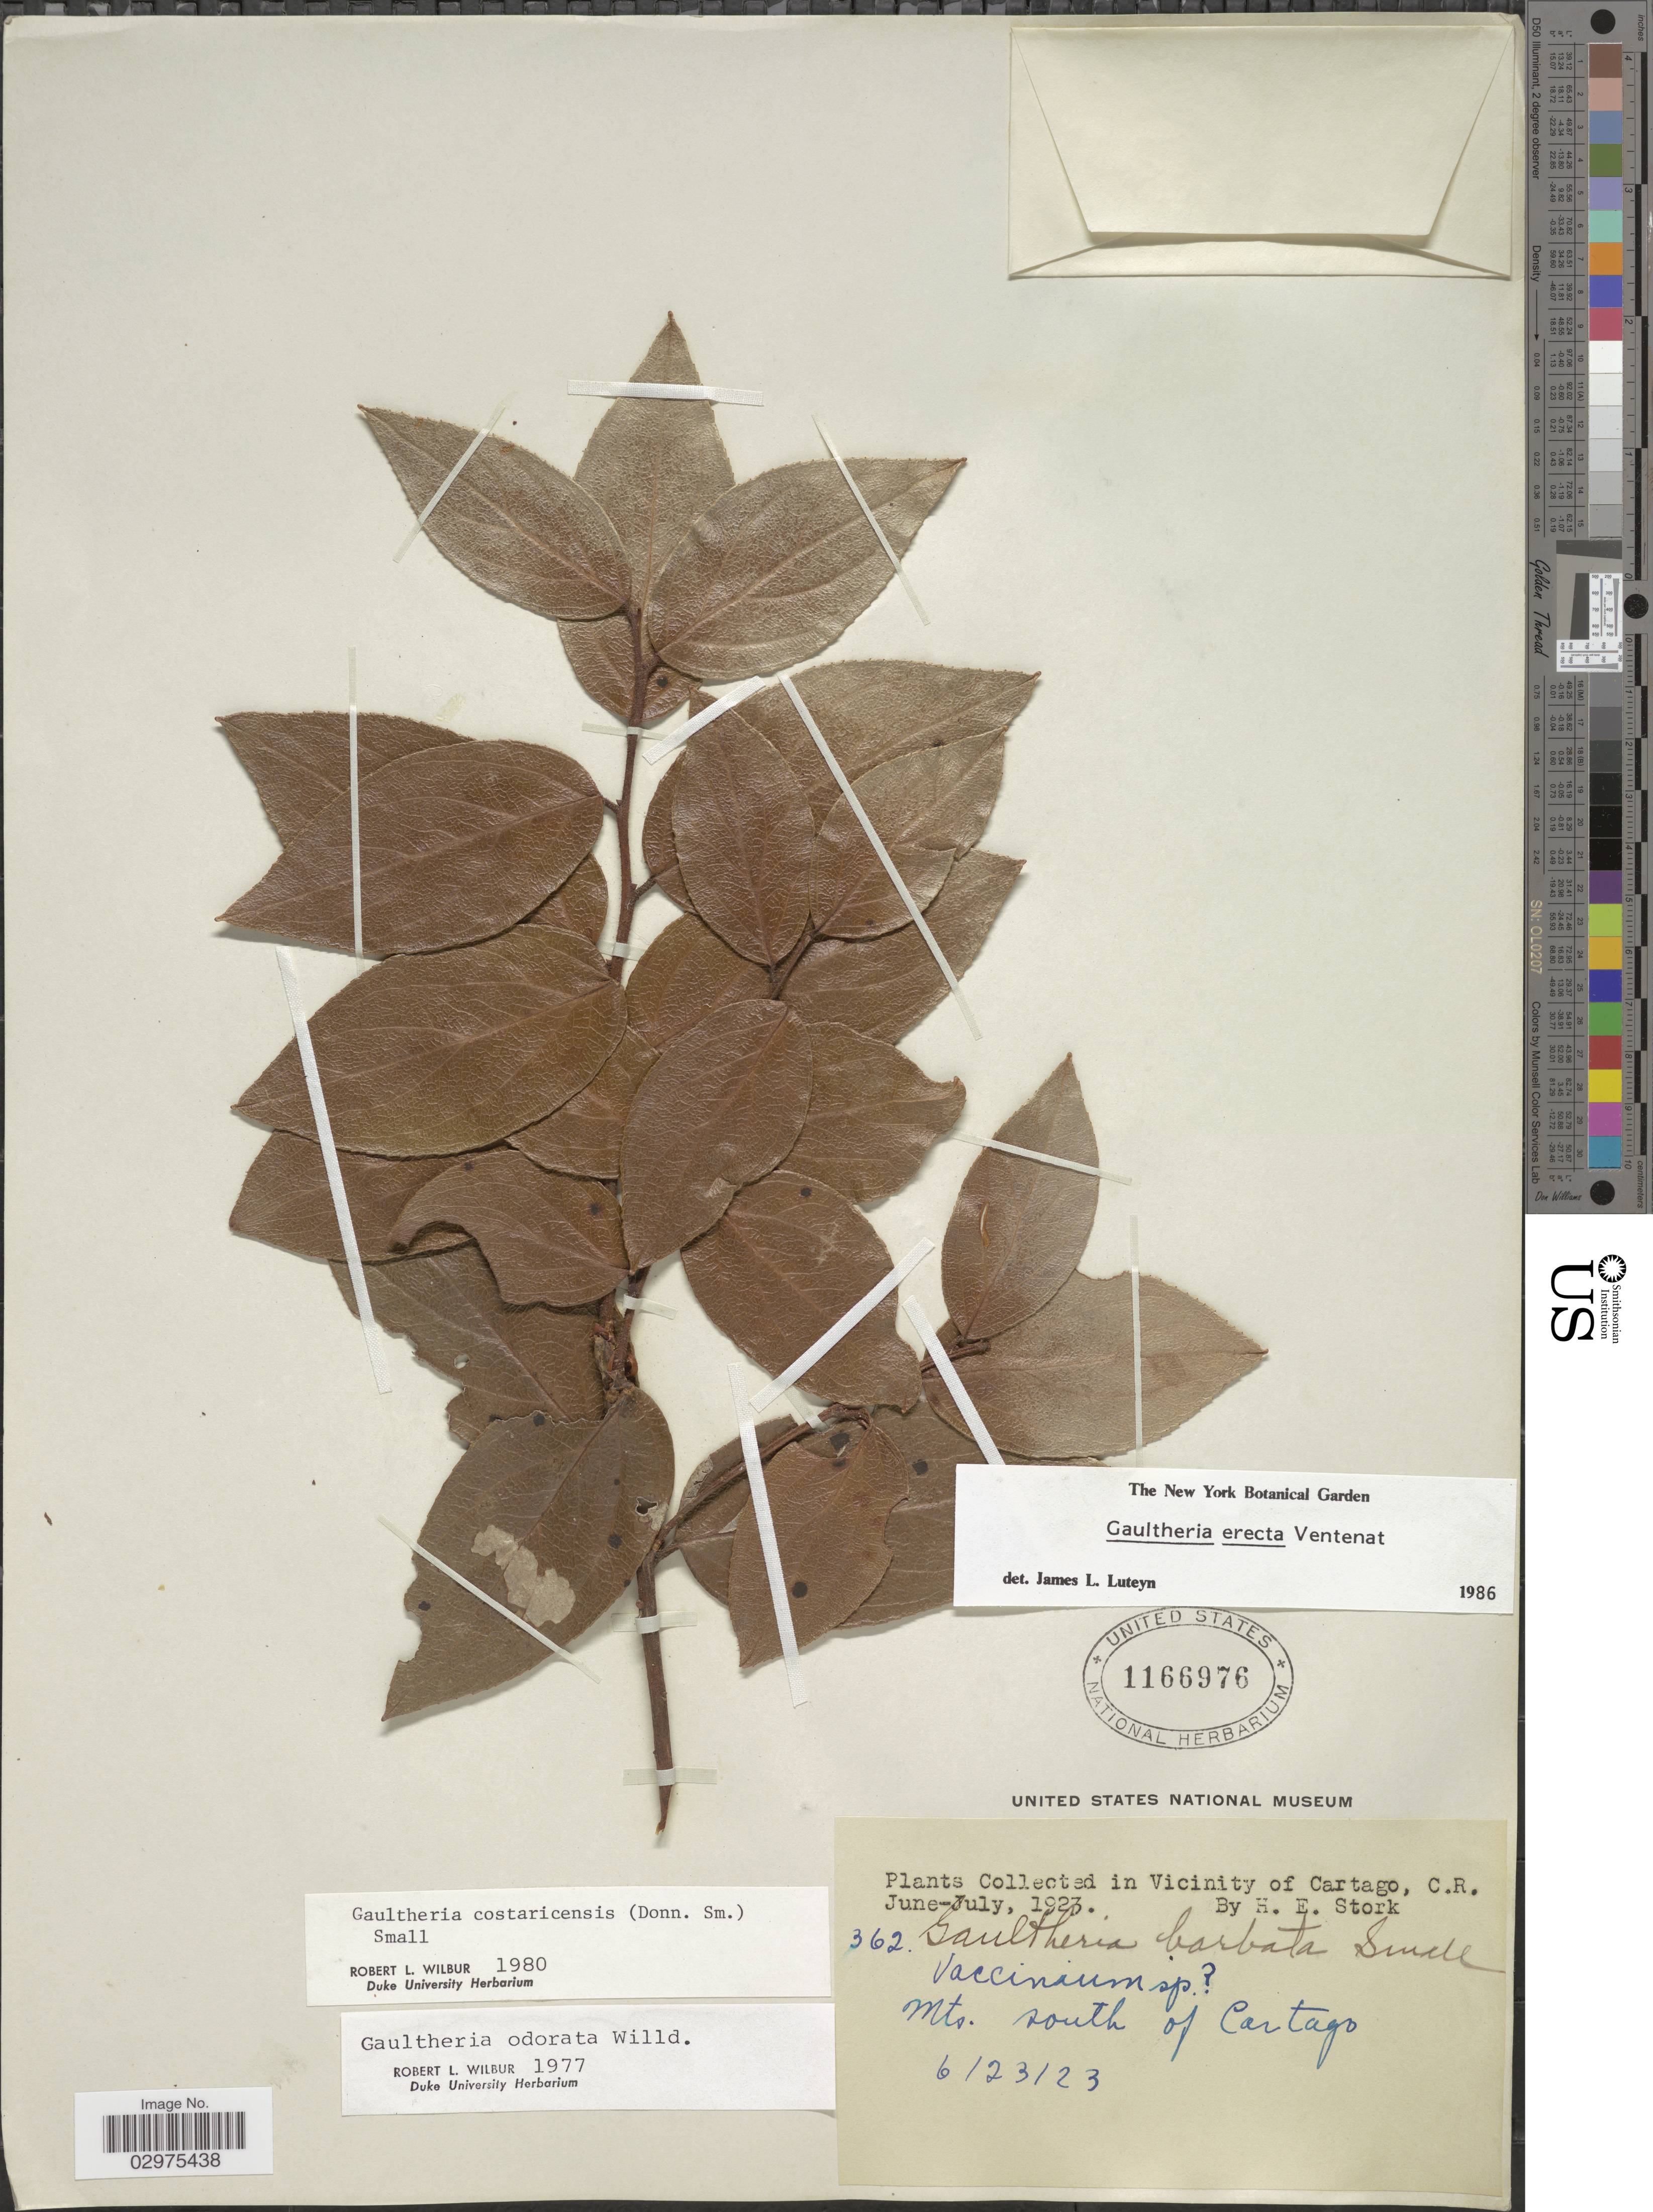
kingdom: Plantae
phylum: Tracheophyta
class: Magnoliopsida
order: Ericales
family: Ericaceae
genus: Gaultheria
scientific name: Gaultheria erecta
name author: Vent.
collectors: H. E. Stork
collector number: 362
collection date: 1923-06/1923-07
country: Costa Rica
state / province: Cartago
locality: In Vicinity of Cartago, C.R. Mts. south of Cartago.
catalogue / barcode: US 1166976